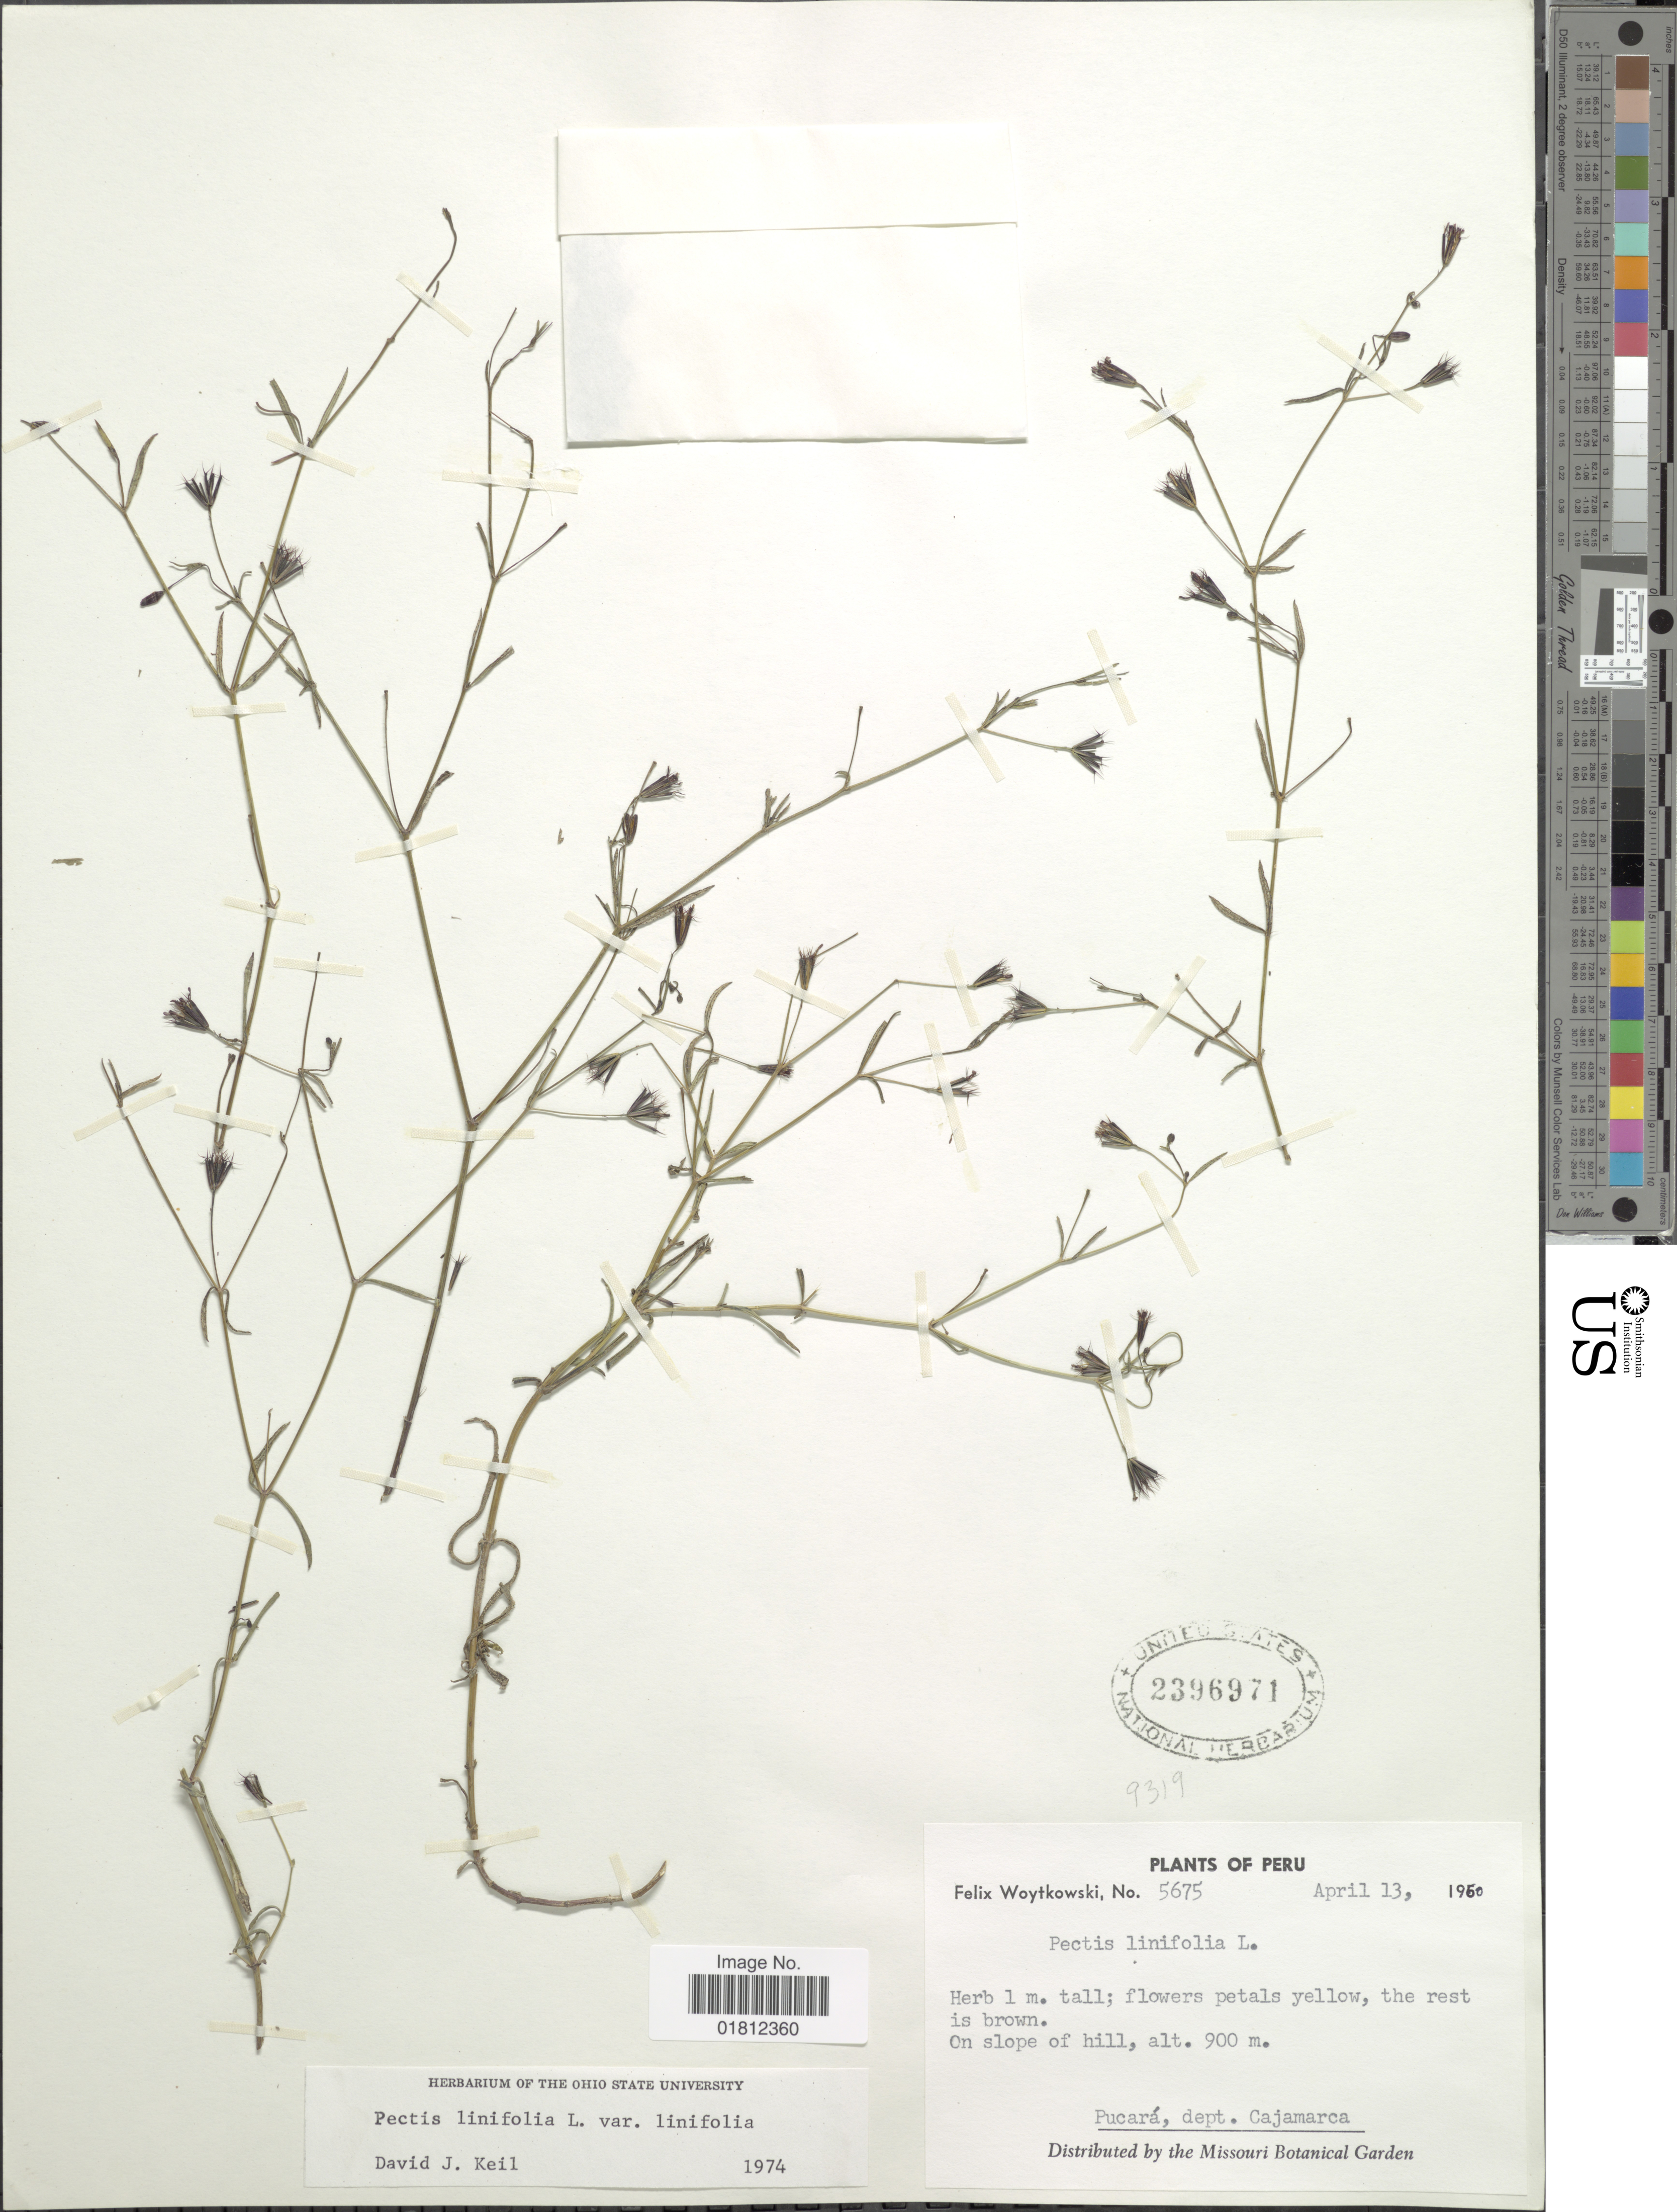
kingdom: Plantae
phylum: Tracheophyta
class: Magnoliopsida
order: Asterales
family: Asteraceae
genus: Pectis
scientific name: Pectis linifolia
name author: L.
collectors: F. Woytkowski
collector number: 5675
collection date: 1950-04-13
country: Peru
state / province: Cajamarca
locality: On slope of hill, Pucara, dept. Cajamarca.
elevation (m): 900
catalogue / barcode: US 2396971